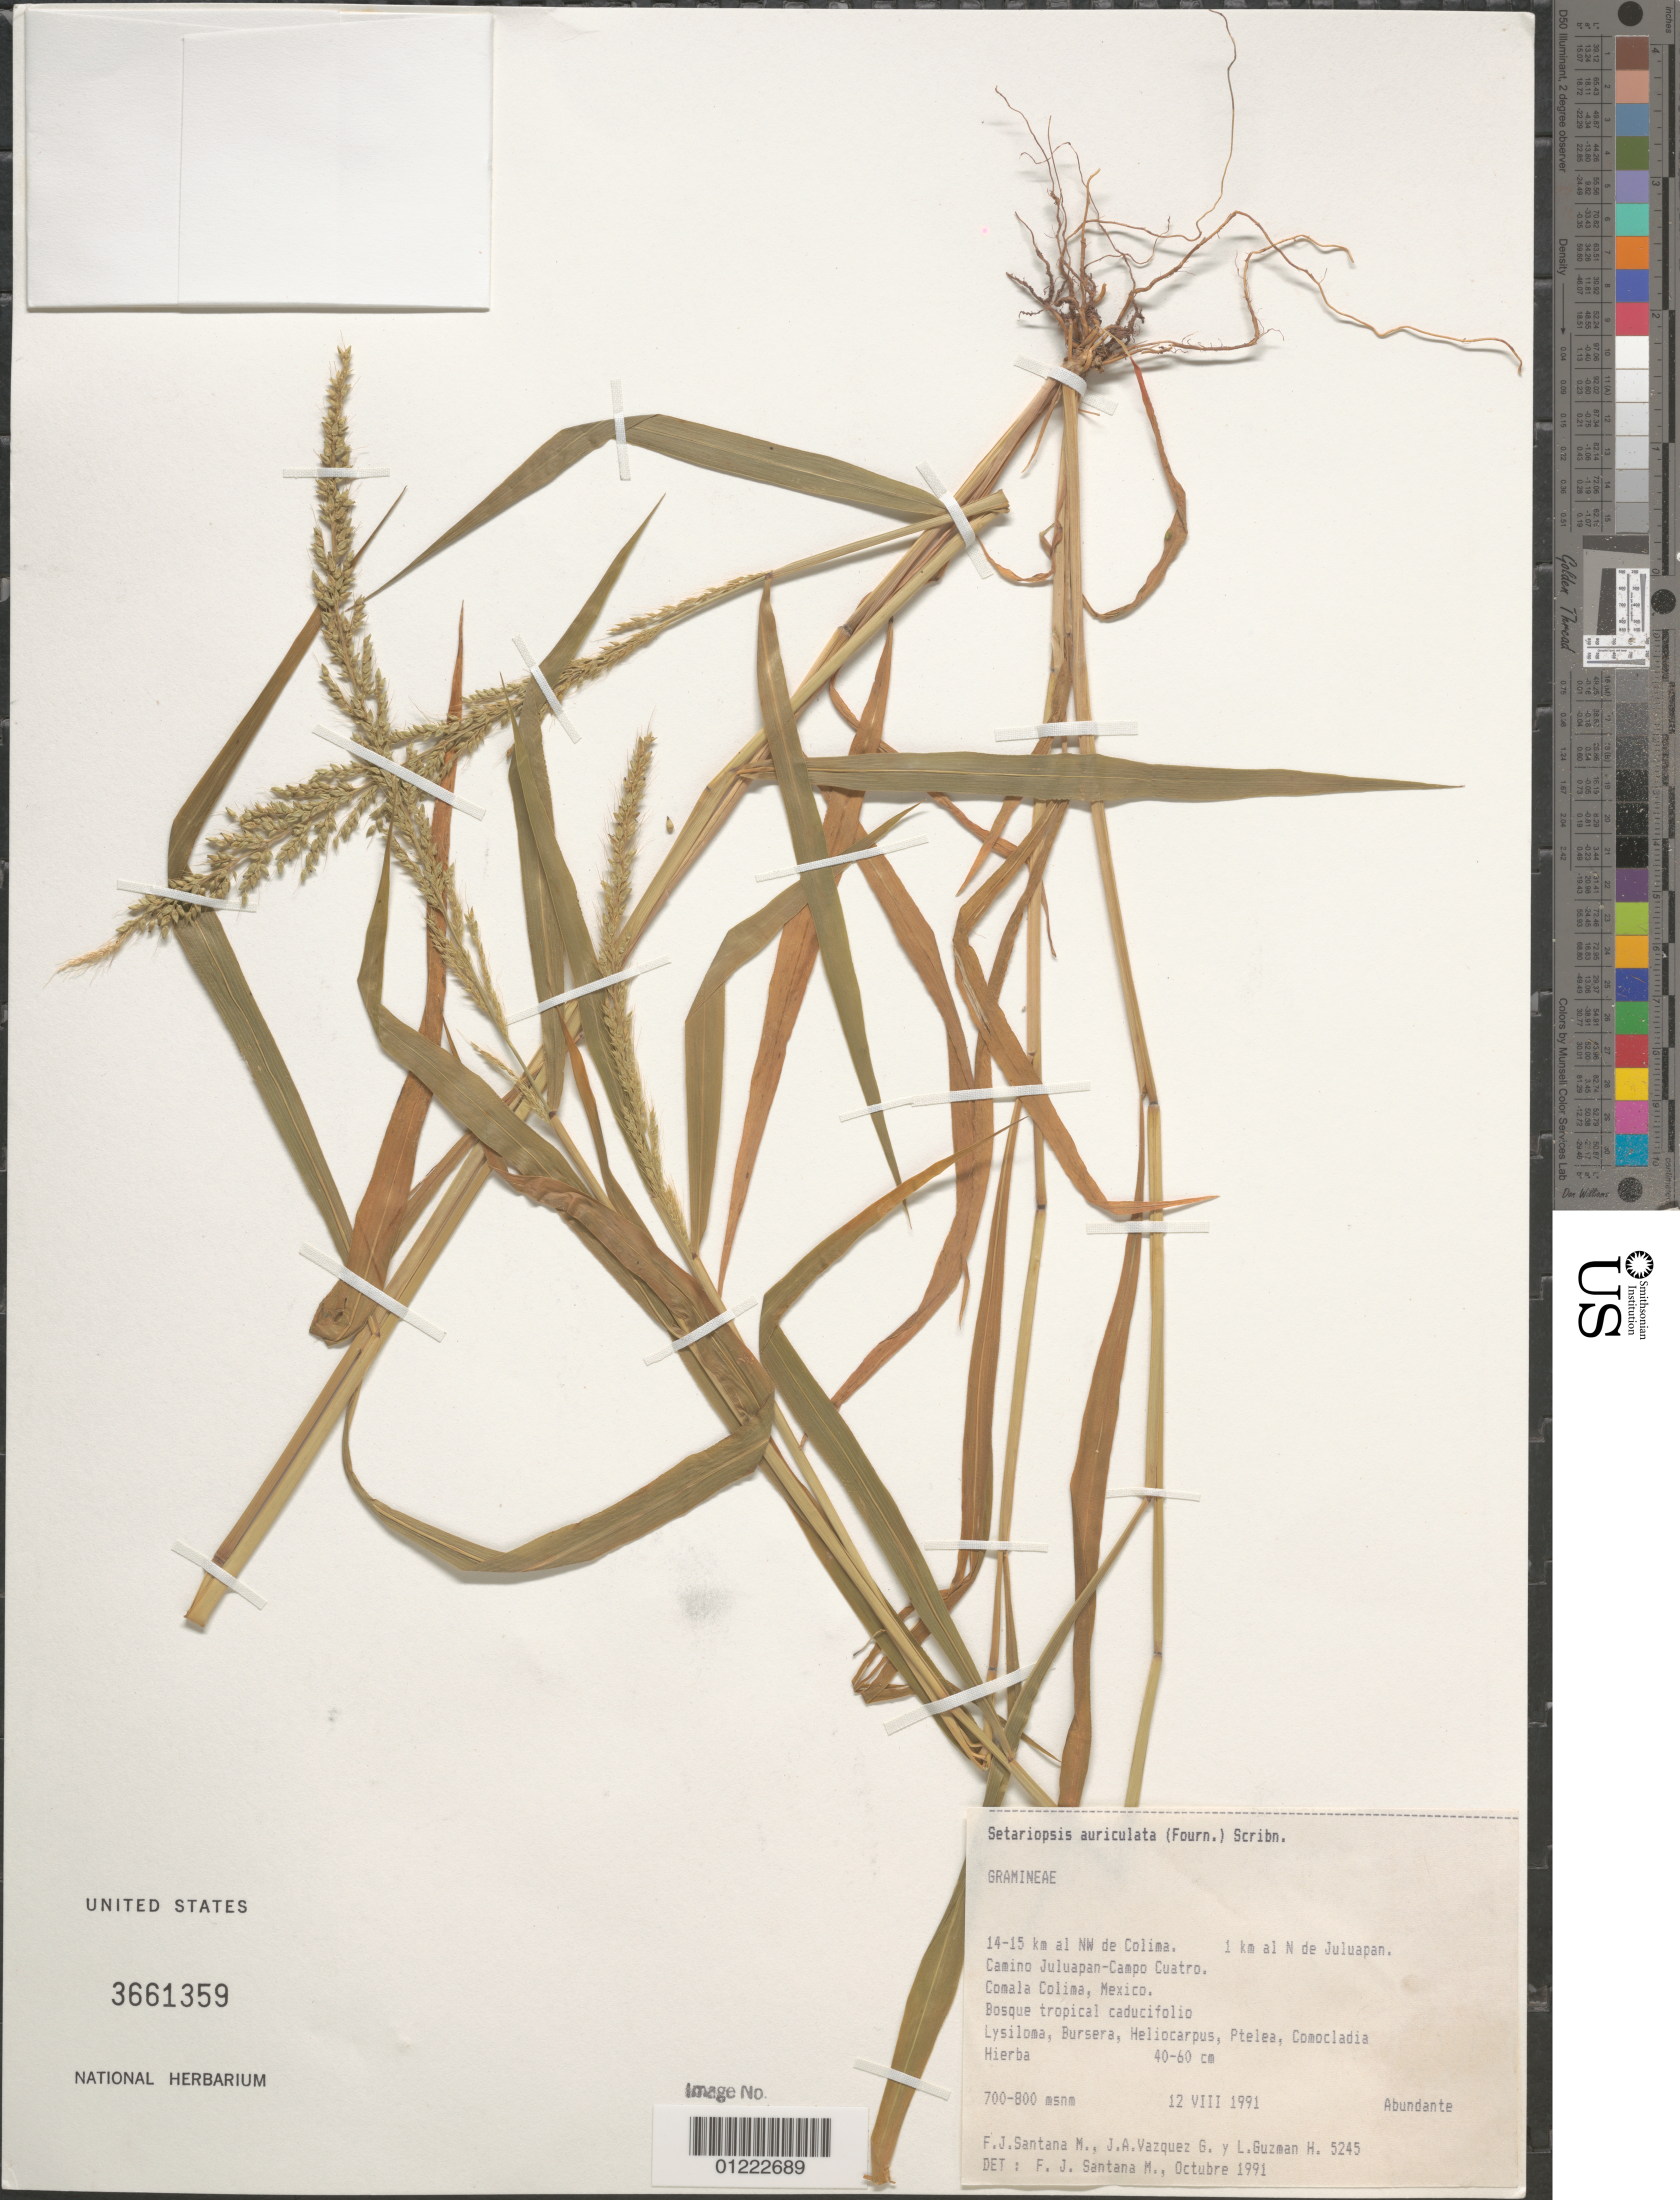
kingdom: Plantae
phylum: Tracheophyta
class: Liliopsida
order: Poales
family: Poaceae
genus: Setariopsis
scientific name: Setariopsis auriculata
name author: (E. Fourn.) Scribn.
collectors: F. J. Santana M., J. A. Vázquez G. & L. Guzmán H.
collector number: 5245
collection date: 1991-08-12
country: Mexico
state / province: Colima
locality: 14-15 km al NW de Colima. 1 km al N de Juluapan. Camino Juluapan-Campo Cuatro.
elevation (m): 700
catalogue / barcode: US 3661359